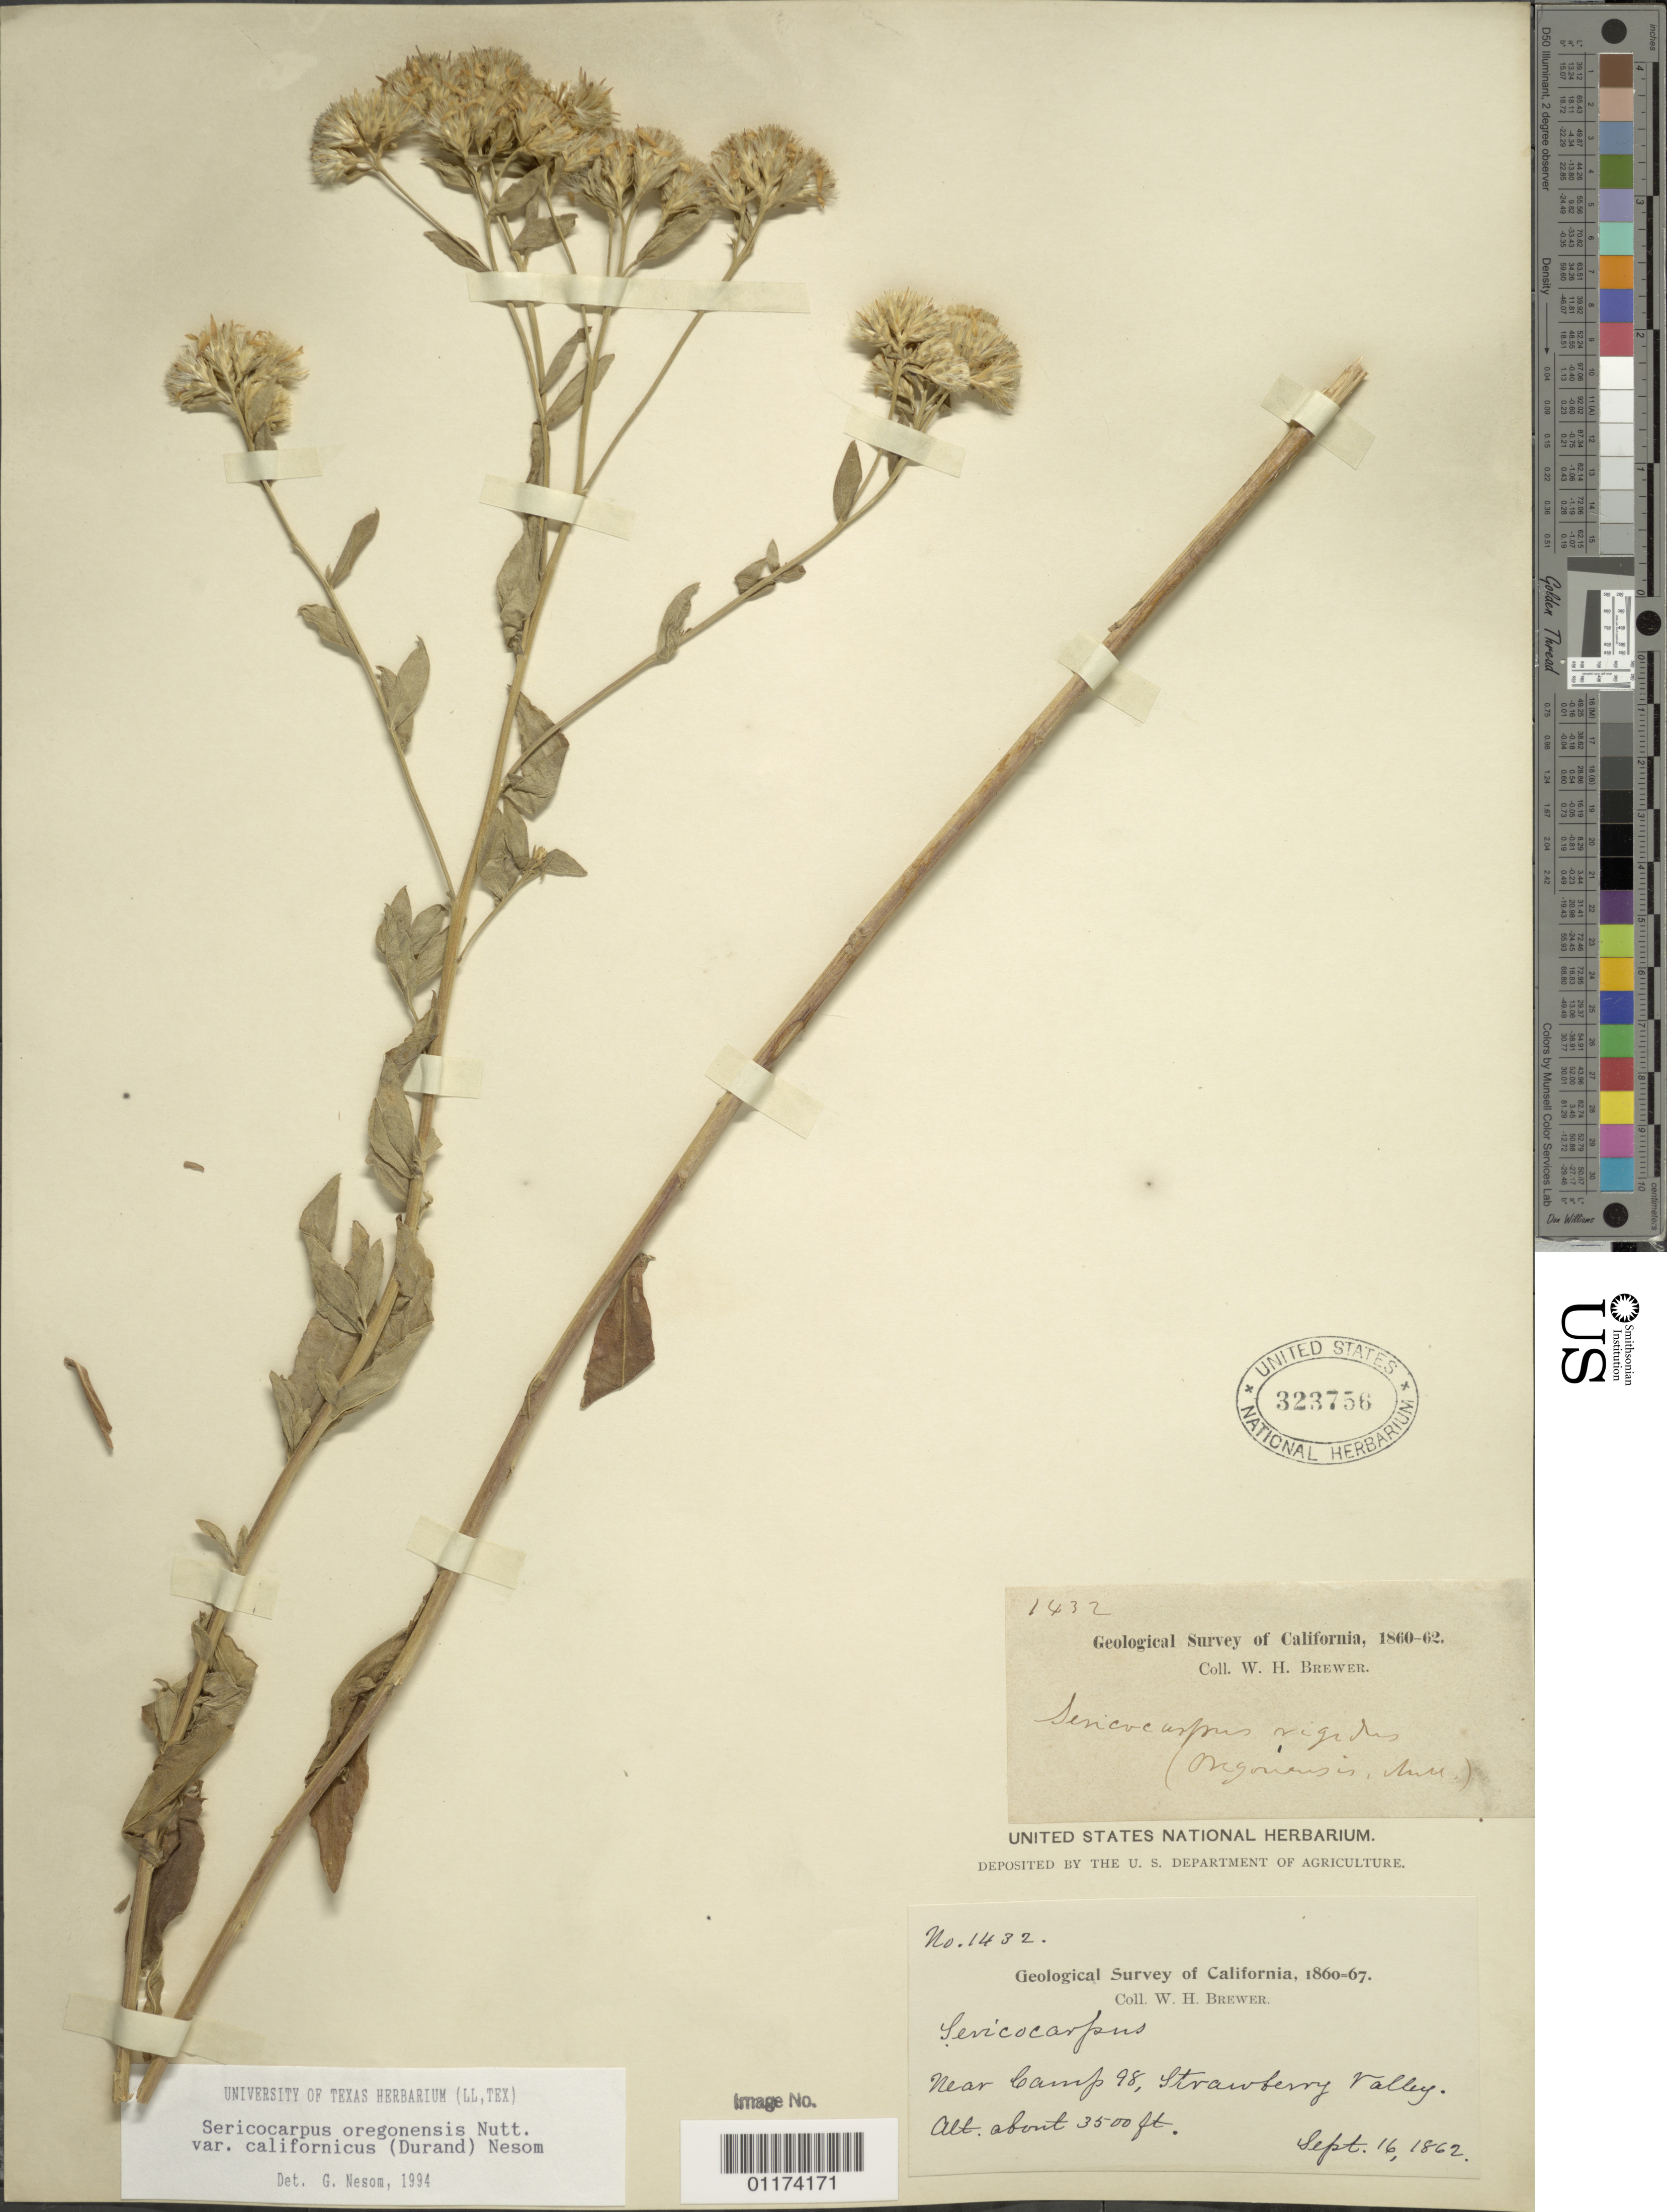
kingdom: Plantae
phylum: Tracheophyta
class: Magnoliopsida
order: Asterales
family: Asteraceae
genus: Sericocarpus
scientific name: Sericocarpus oregonensis var. californicus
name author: (Durand) G.L. Nesom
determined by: Nesom, Guy L.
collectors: W. H. Brewer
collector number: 1432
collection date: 1862-09-16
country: United States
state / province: California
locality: near camp 98, Strawberry Valley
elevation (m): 1067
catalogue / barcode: US 323756